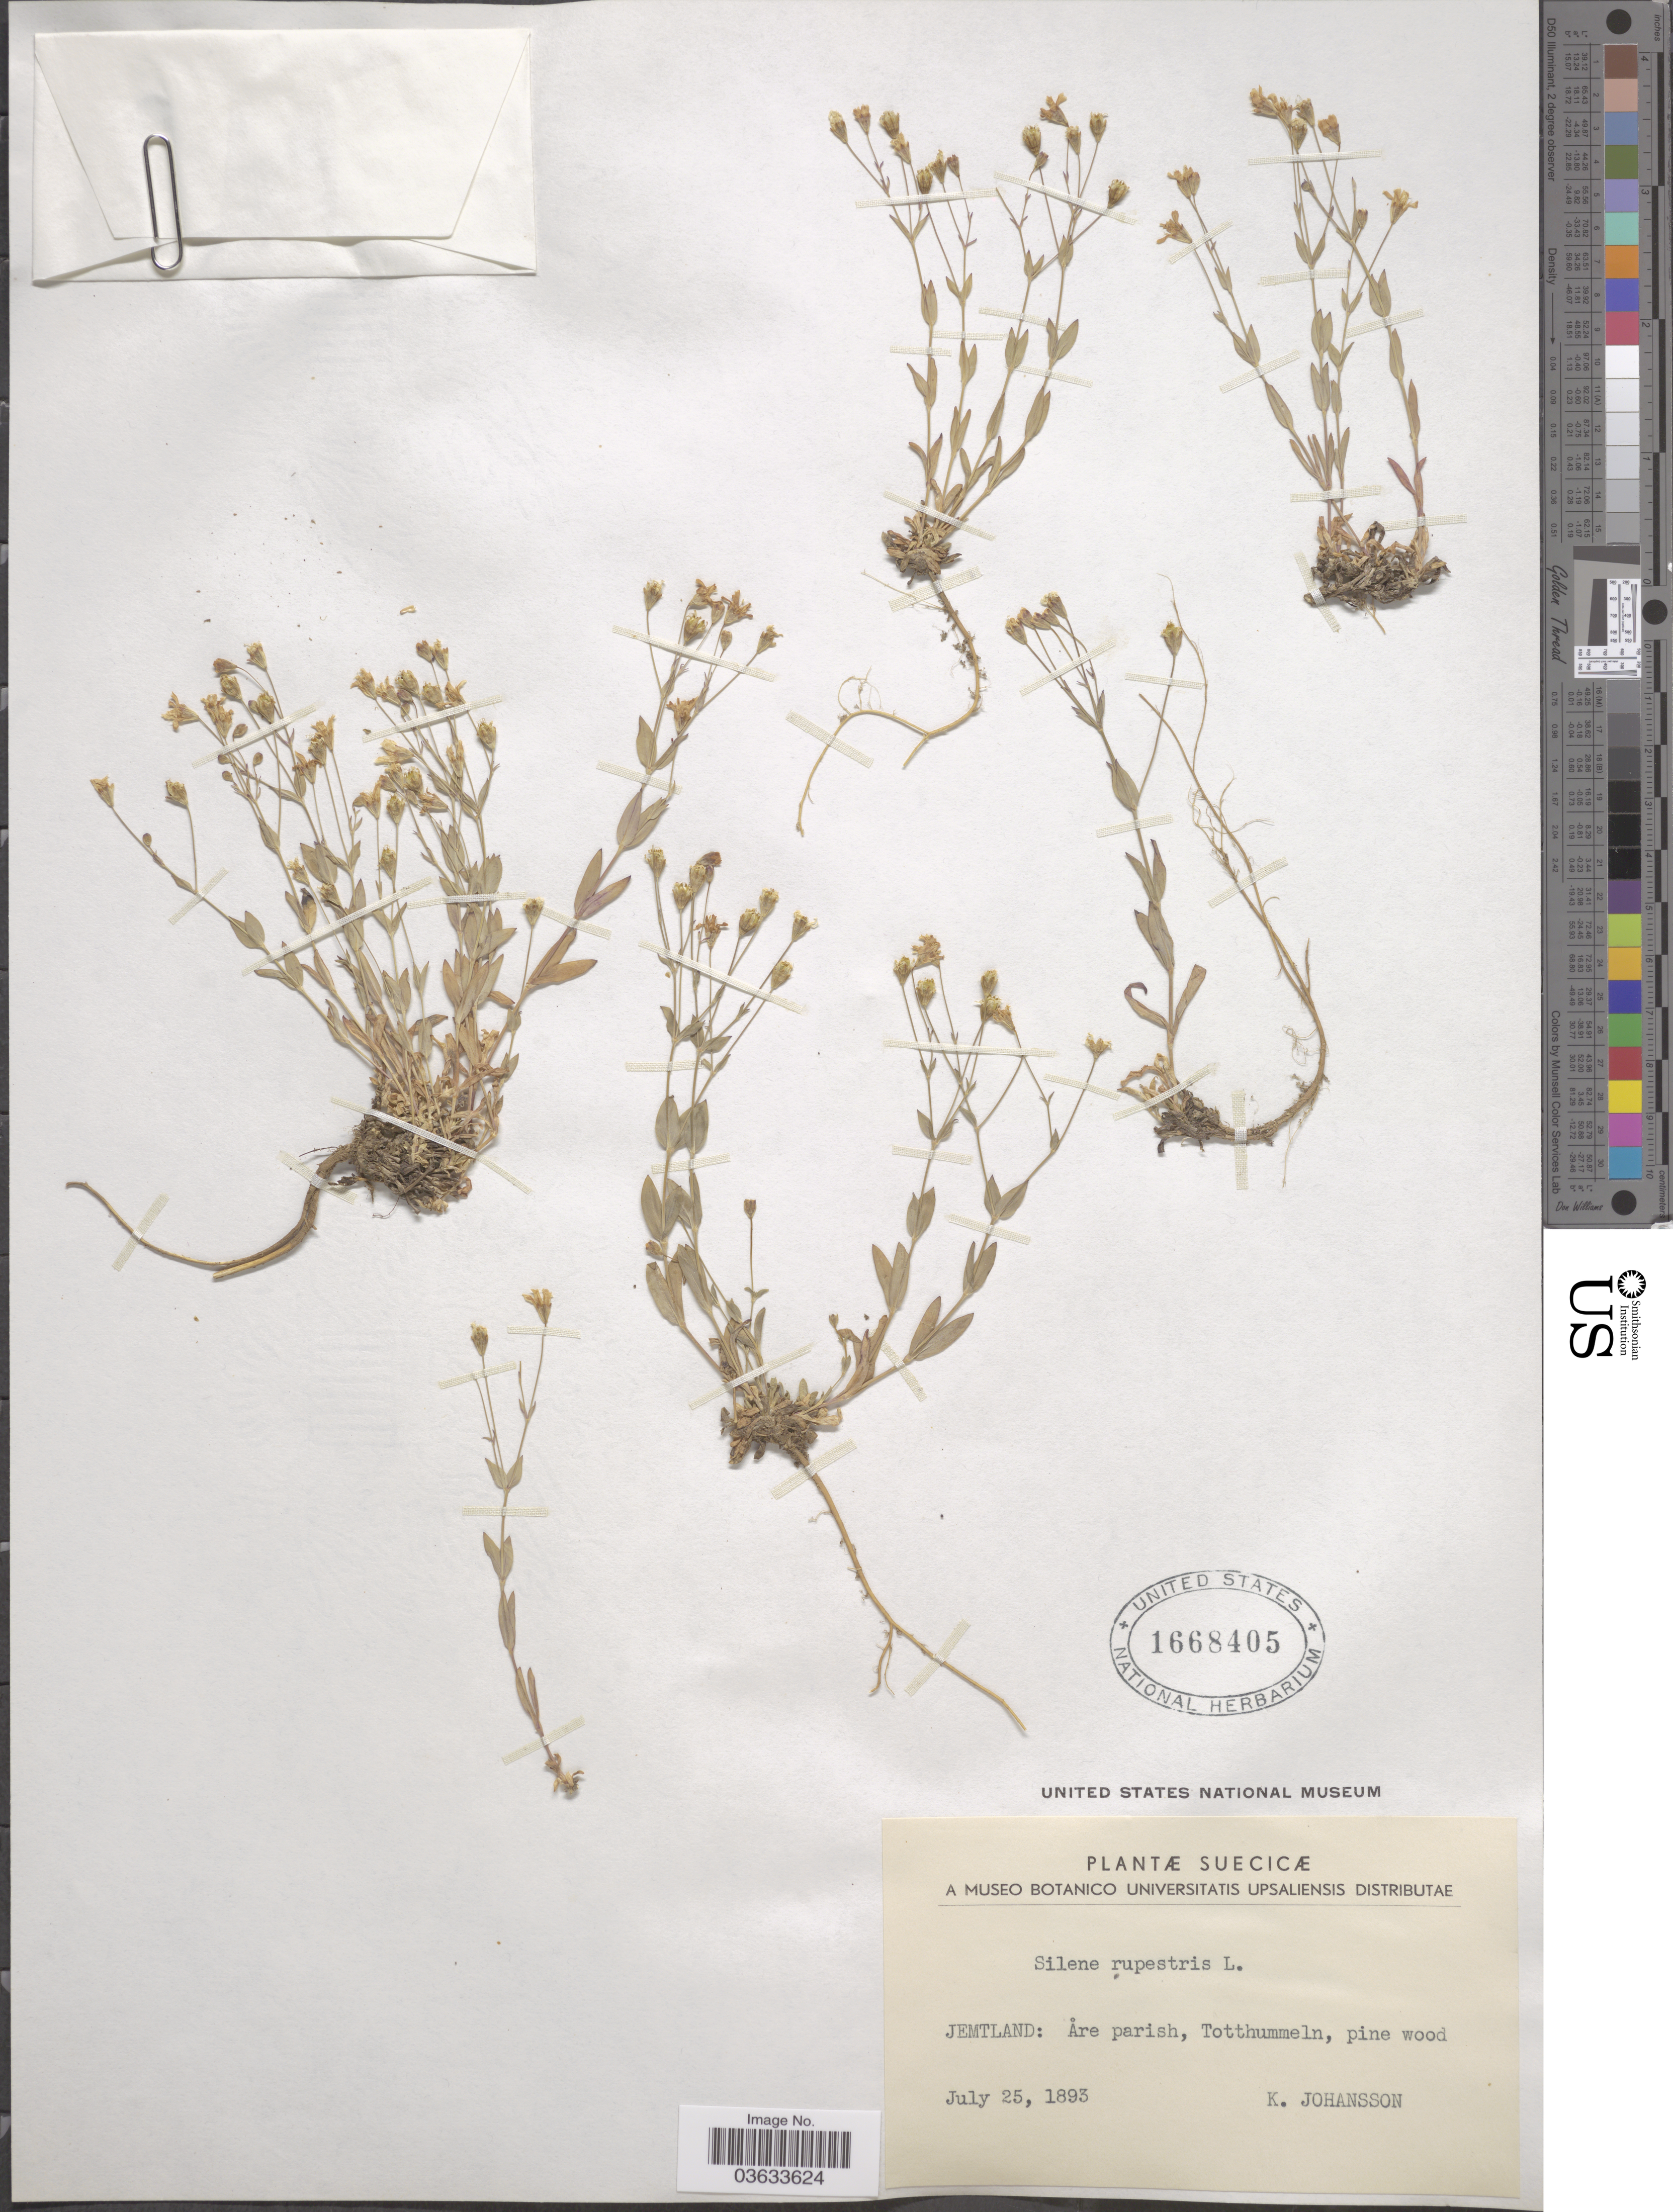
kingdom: Plantae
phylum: Tracheophyta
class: Magnoliopsida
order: Caryophyllales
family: Caryophyllaceae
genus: Atocion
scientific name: Atocion rupestre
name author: (L.) Oxelman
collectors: K. Johansson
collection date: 1893-07-25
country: Sweden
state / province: Jämtland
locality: Suecicæ. Jemtland: Åre parish, Totthummeln, pine wood.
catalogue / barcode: US 1668405